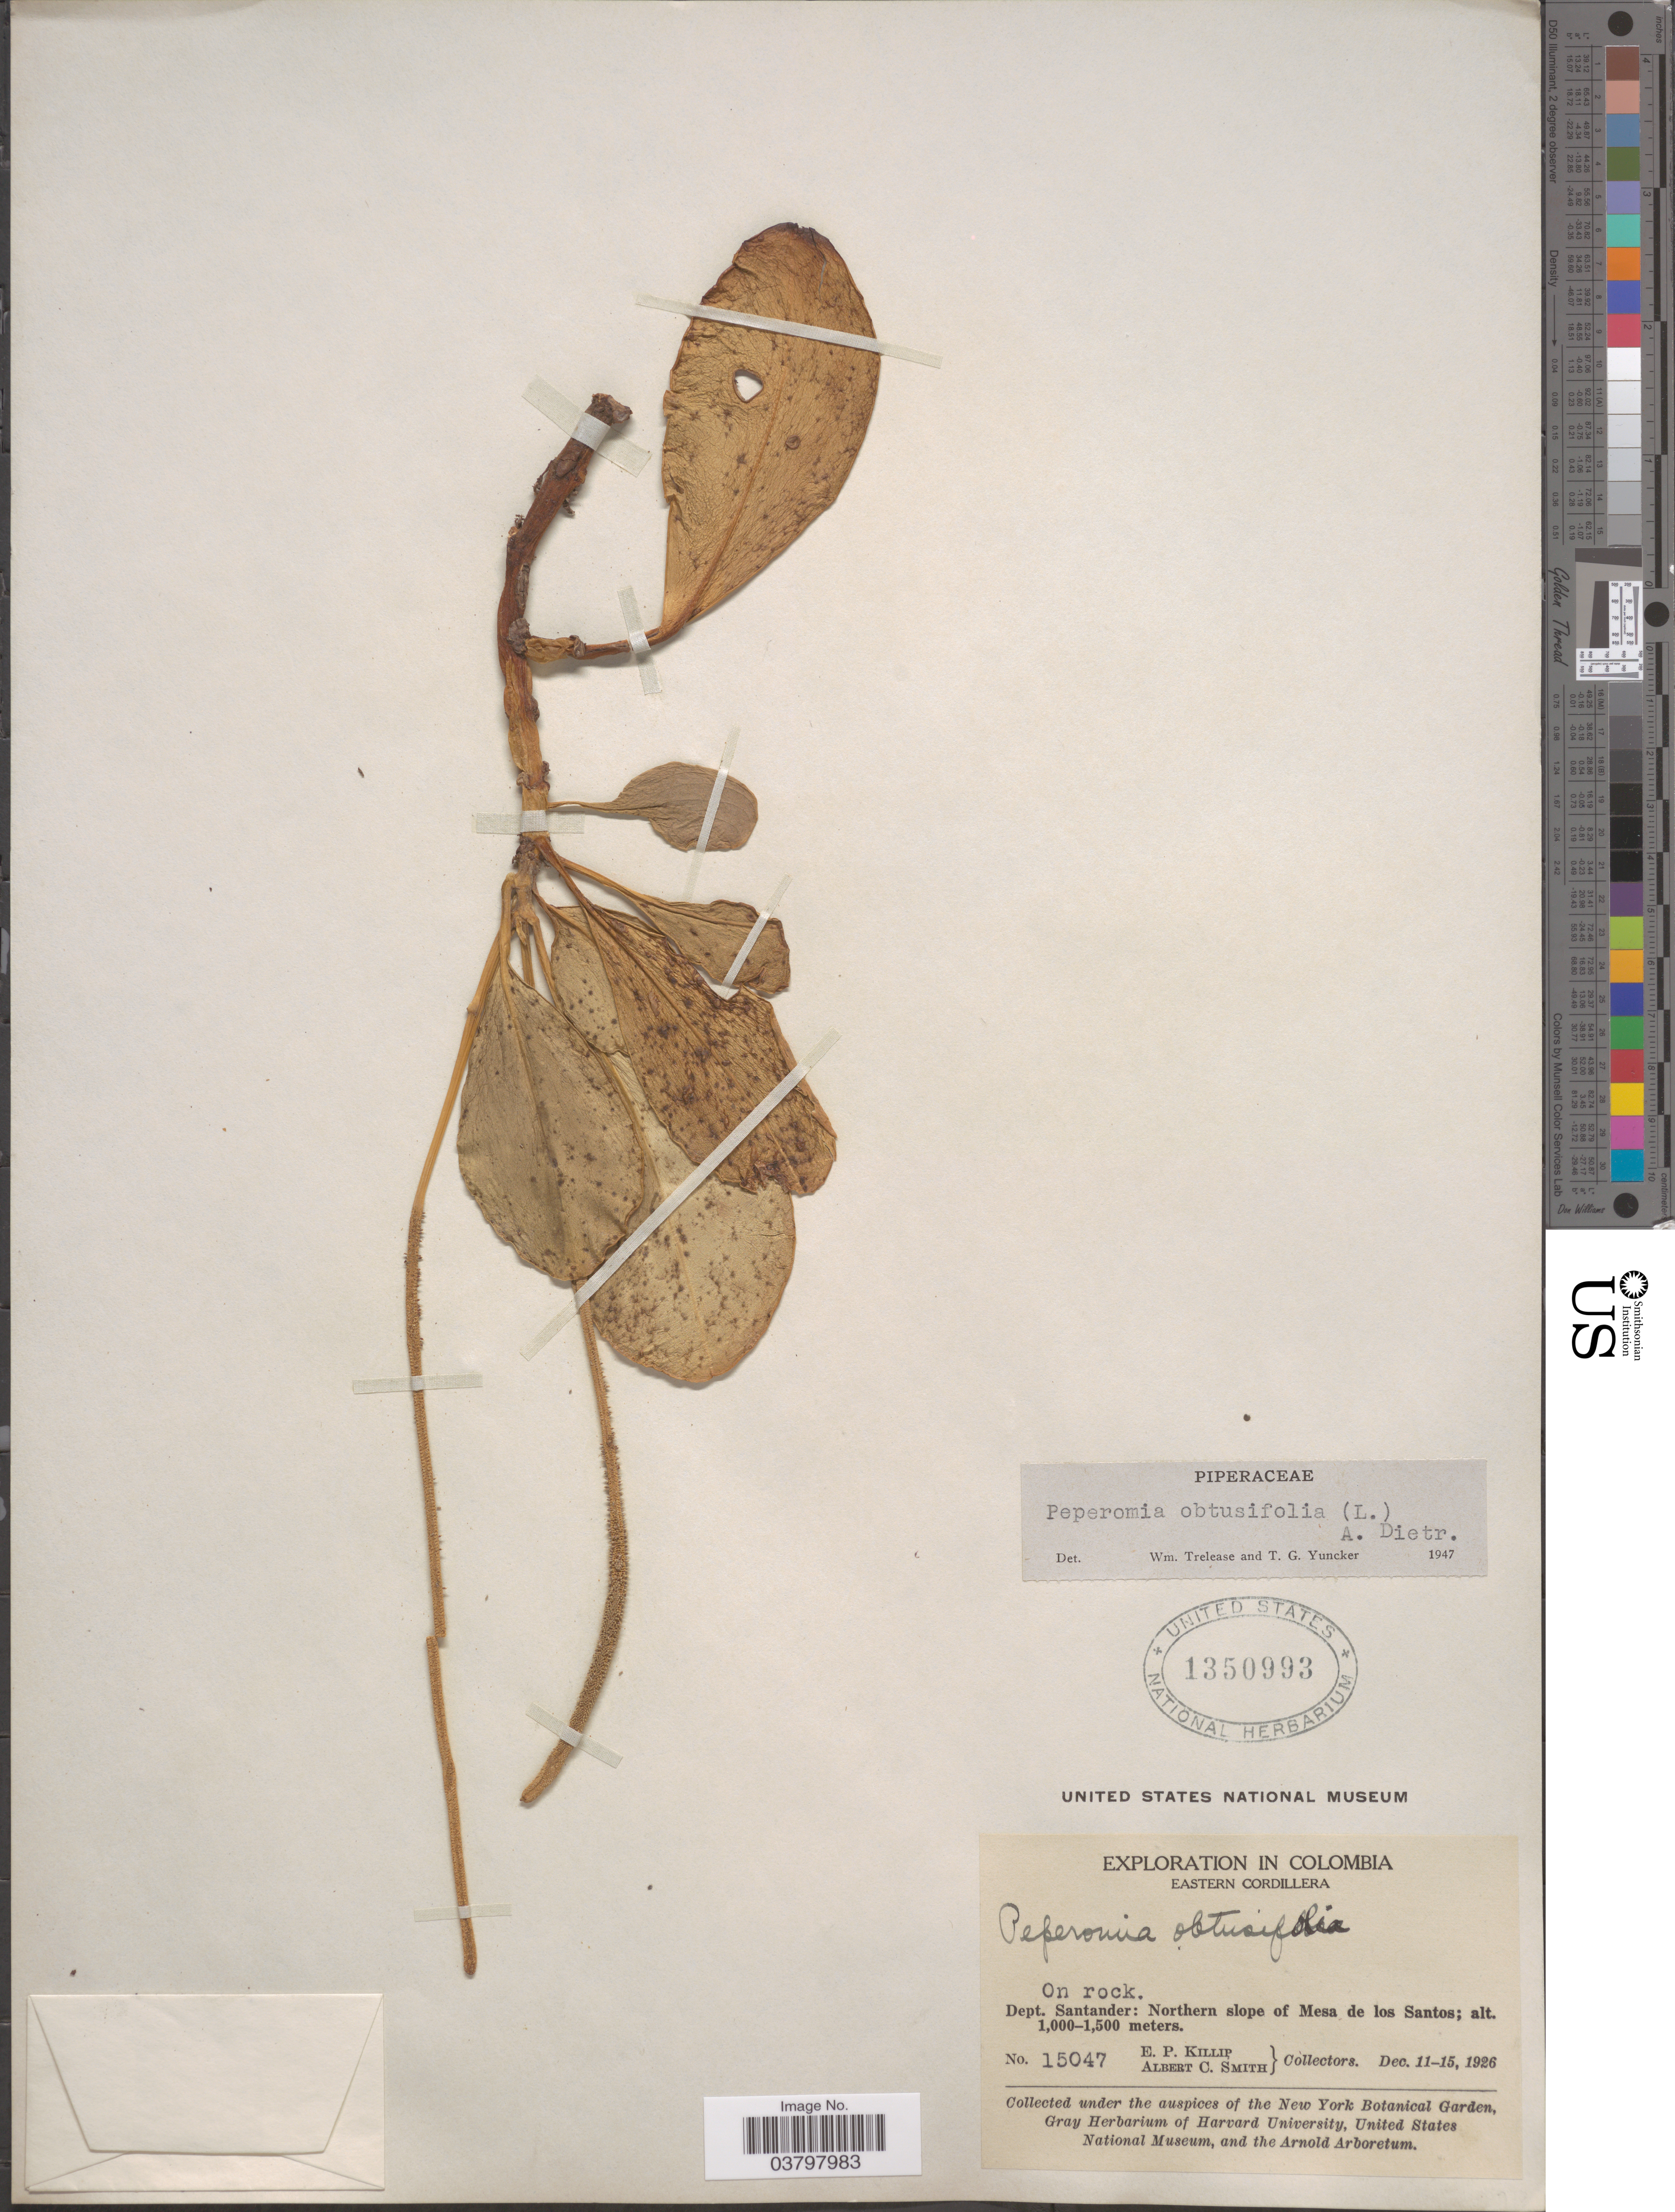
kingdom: Plantae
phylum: Tracheophyta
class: Magnoliopsida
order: Piperales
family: Piperaceae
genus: Peperomia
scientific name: Peperomia obtusifolia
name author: (L.) A. Dietr.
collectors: E. P. Killip & A. C. Smith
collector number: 15047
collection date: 1926-12-11/1926-12-15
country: Colombia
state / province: Santander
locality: Eastern Cordillera. Dept. Santander: Northern slope of Mesa de los Santos.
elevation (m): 1000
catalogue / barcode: US 1350993